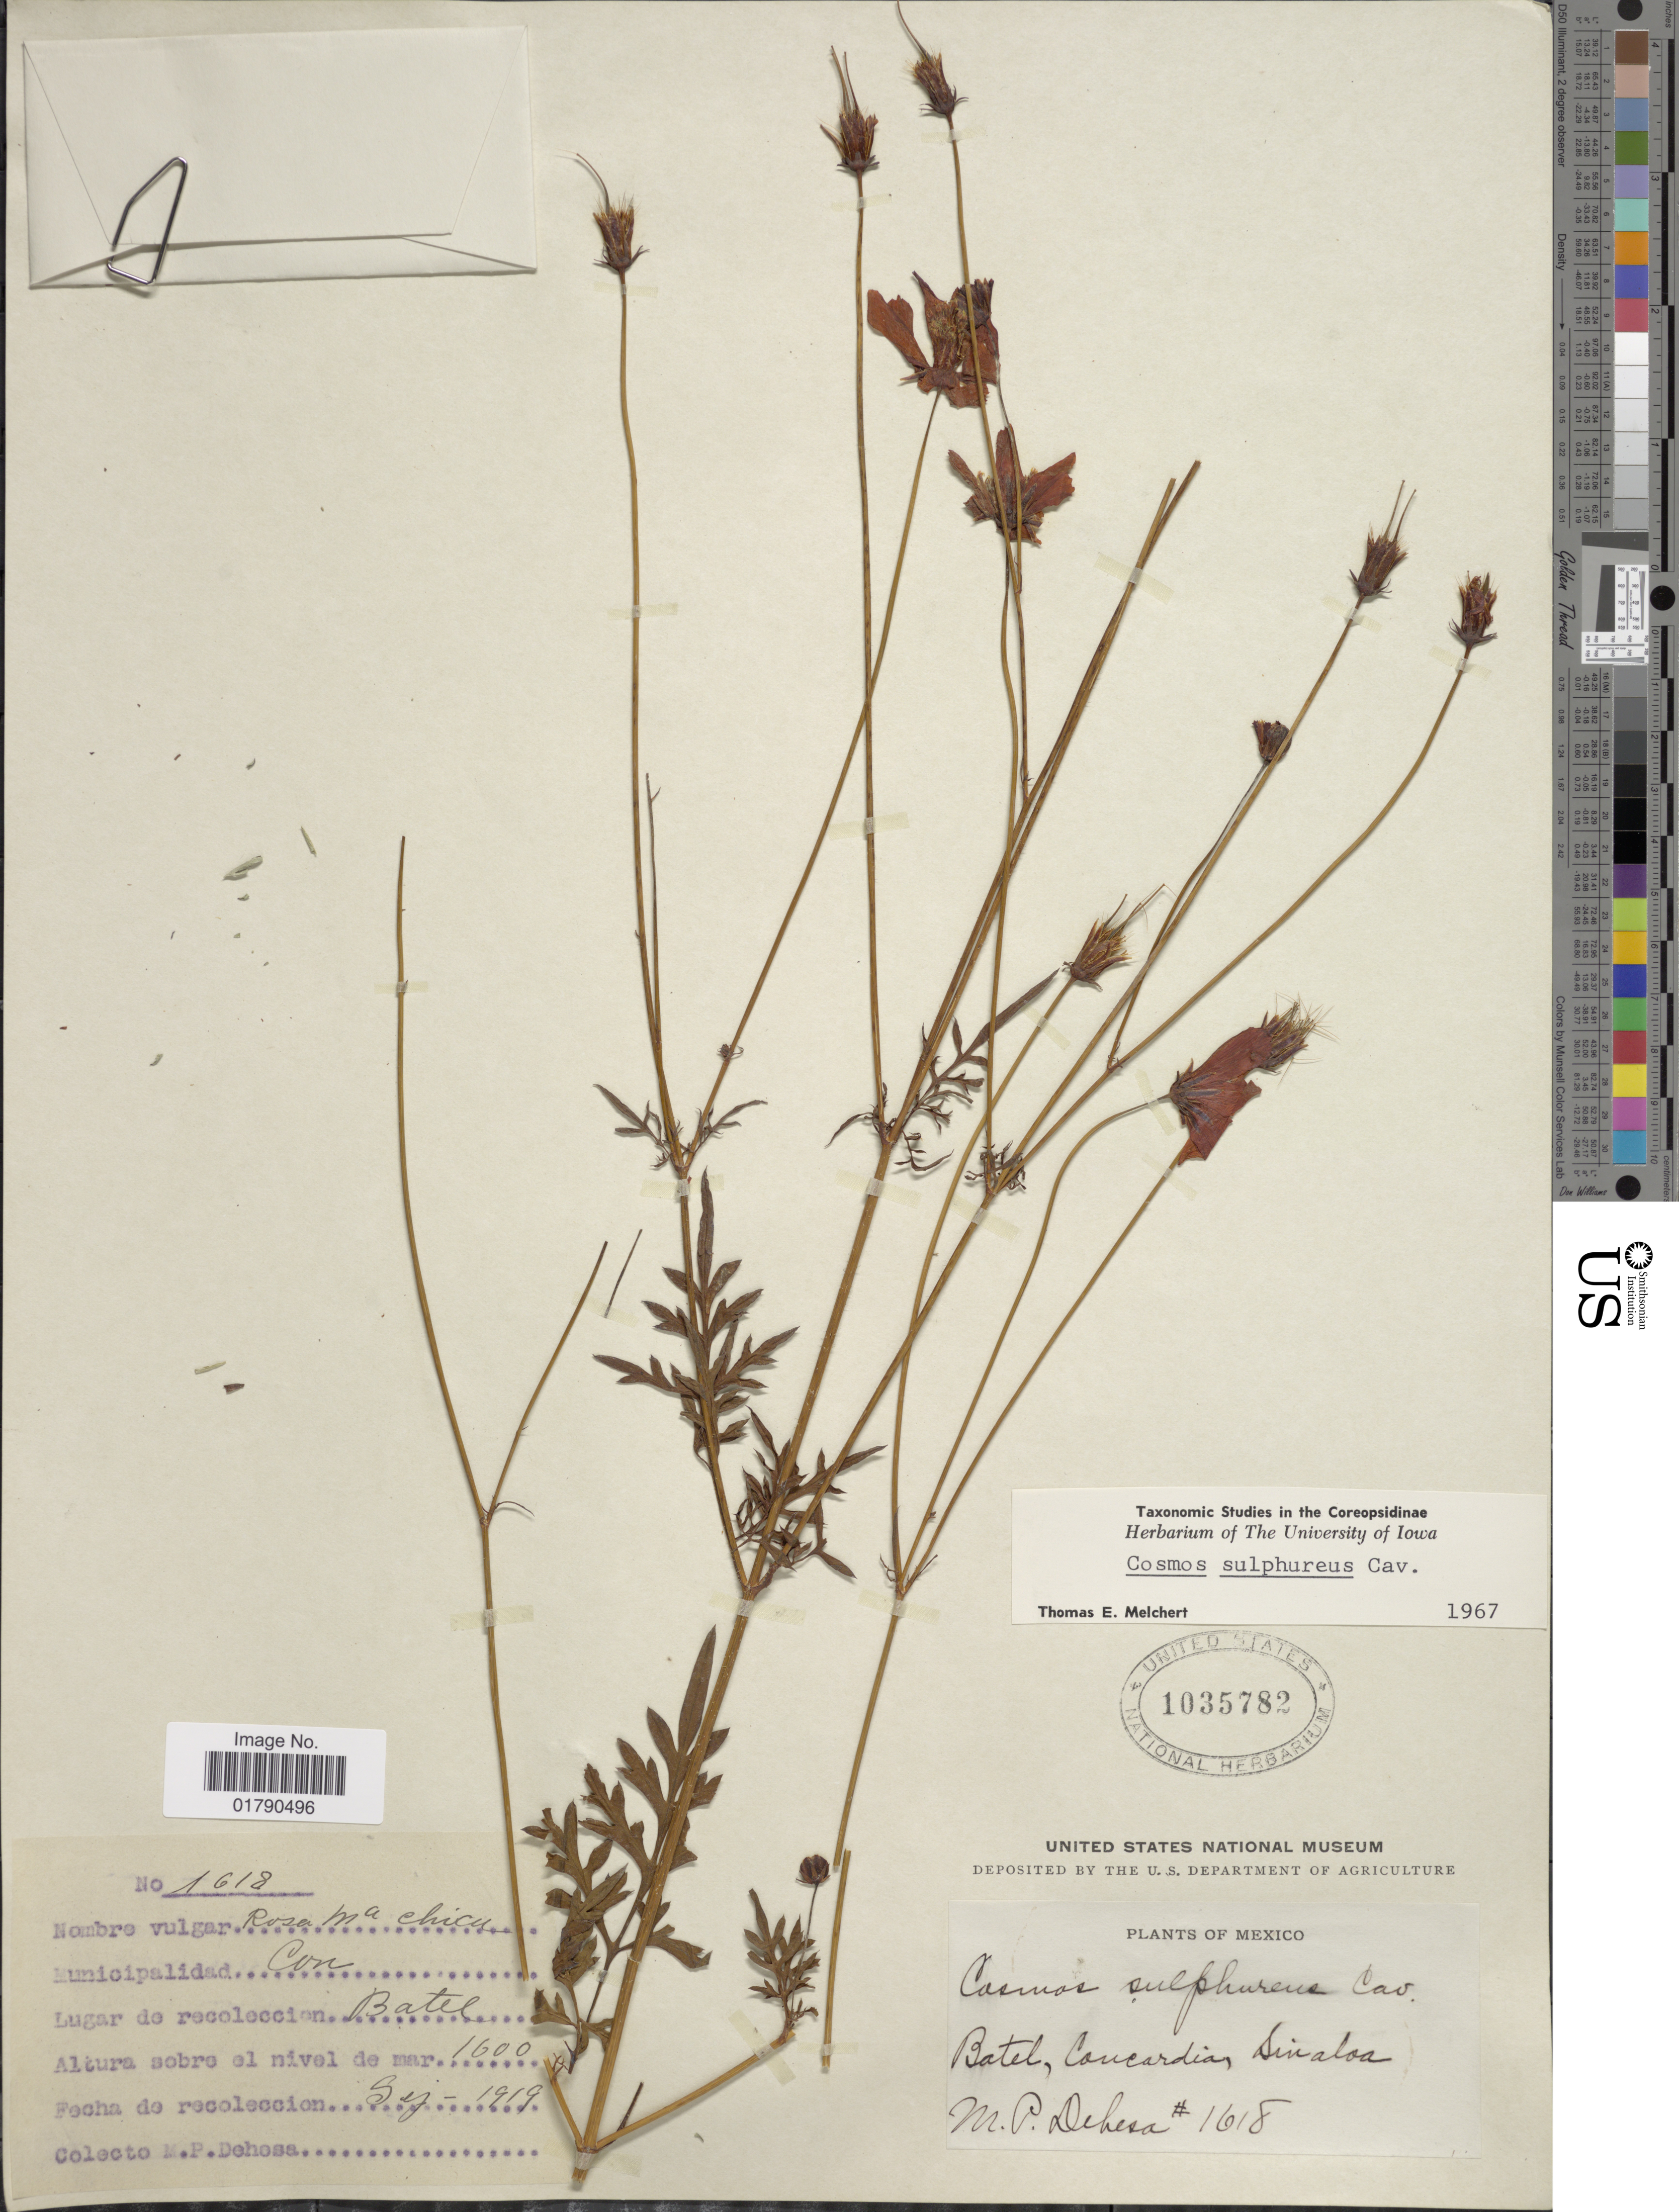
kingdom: Plantae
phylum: Tracheophyta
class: Magnoliopsida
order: Asterales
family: Asteraceae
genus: Cosmos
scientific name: Cosmos sulphureus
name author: Cav.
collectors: M. Dehesa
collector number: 1618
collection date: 1919-09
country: Mexico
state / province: Sinaloa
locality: Batel, Concordia, Municipalidad Con.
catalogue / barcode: US 1035782